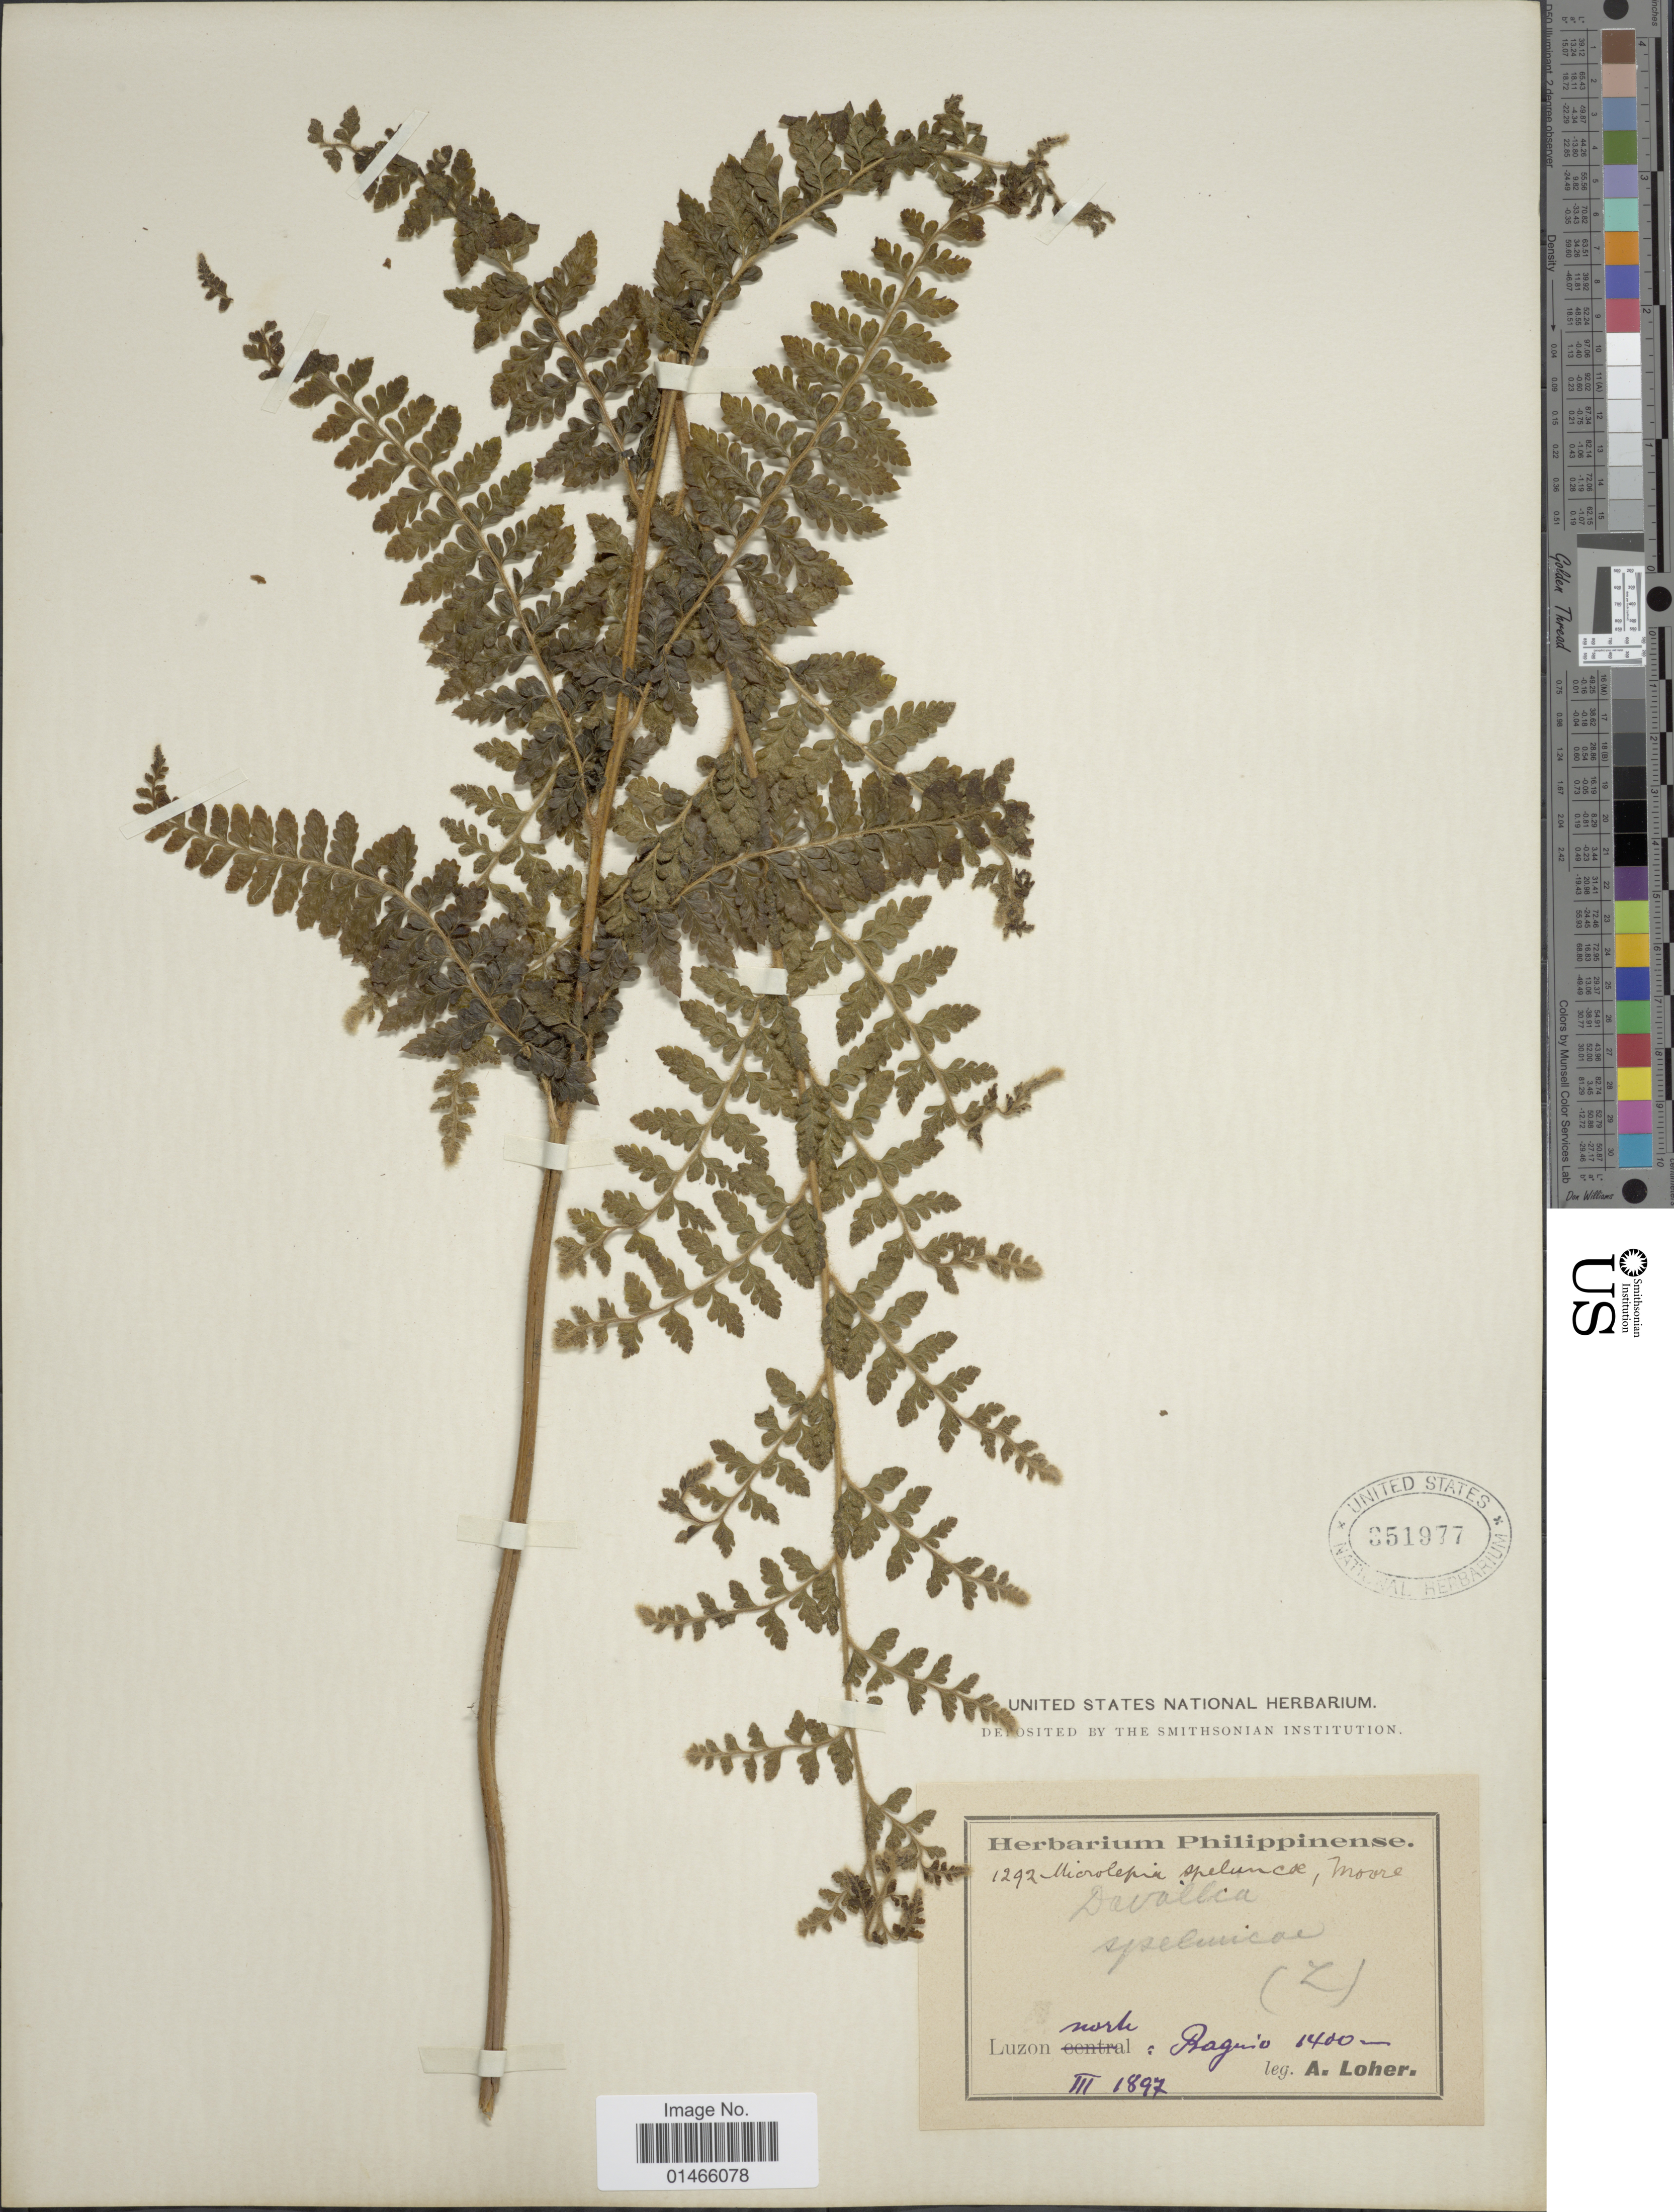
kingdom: Plantae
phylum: Tracheophyta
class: Polypodiopsida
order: Polypodiales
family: Dennstaedtiaceae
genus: Microlepia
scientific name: Microlepia speluncae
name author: (L.) T. Moore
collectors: A. Loher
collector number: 1292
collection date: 1897-03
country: Philippines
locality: Luzon North, Baguio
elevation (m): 1400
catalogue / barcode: US 351977